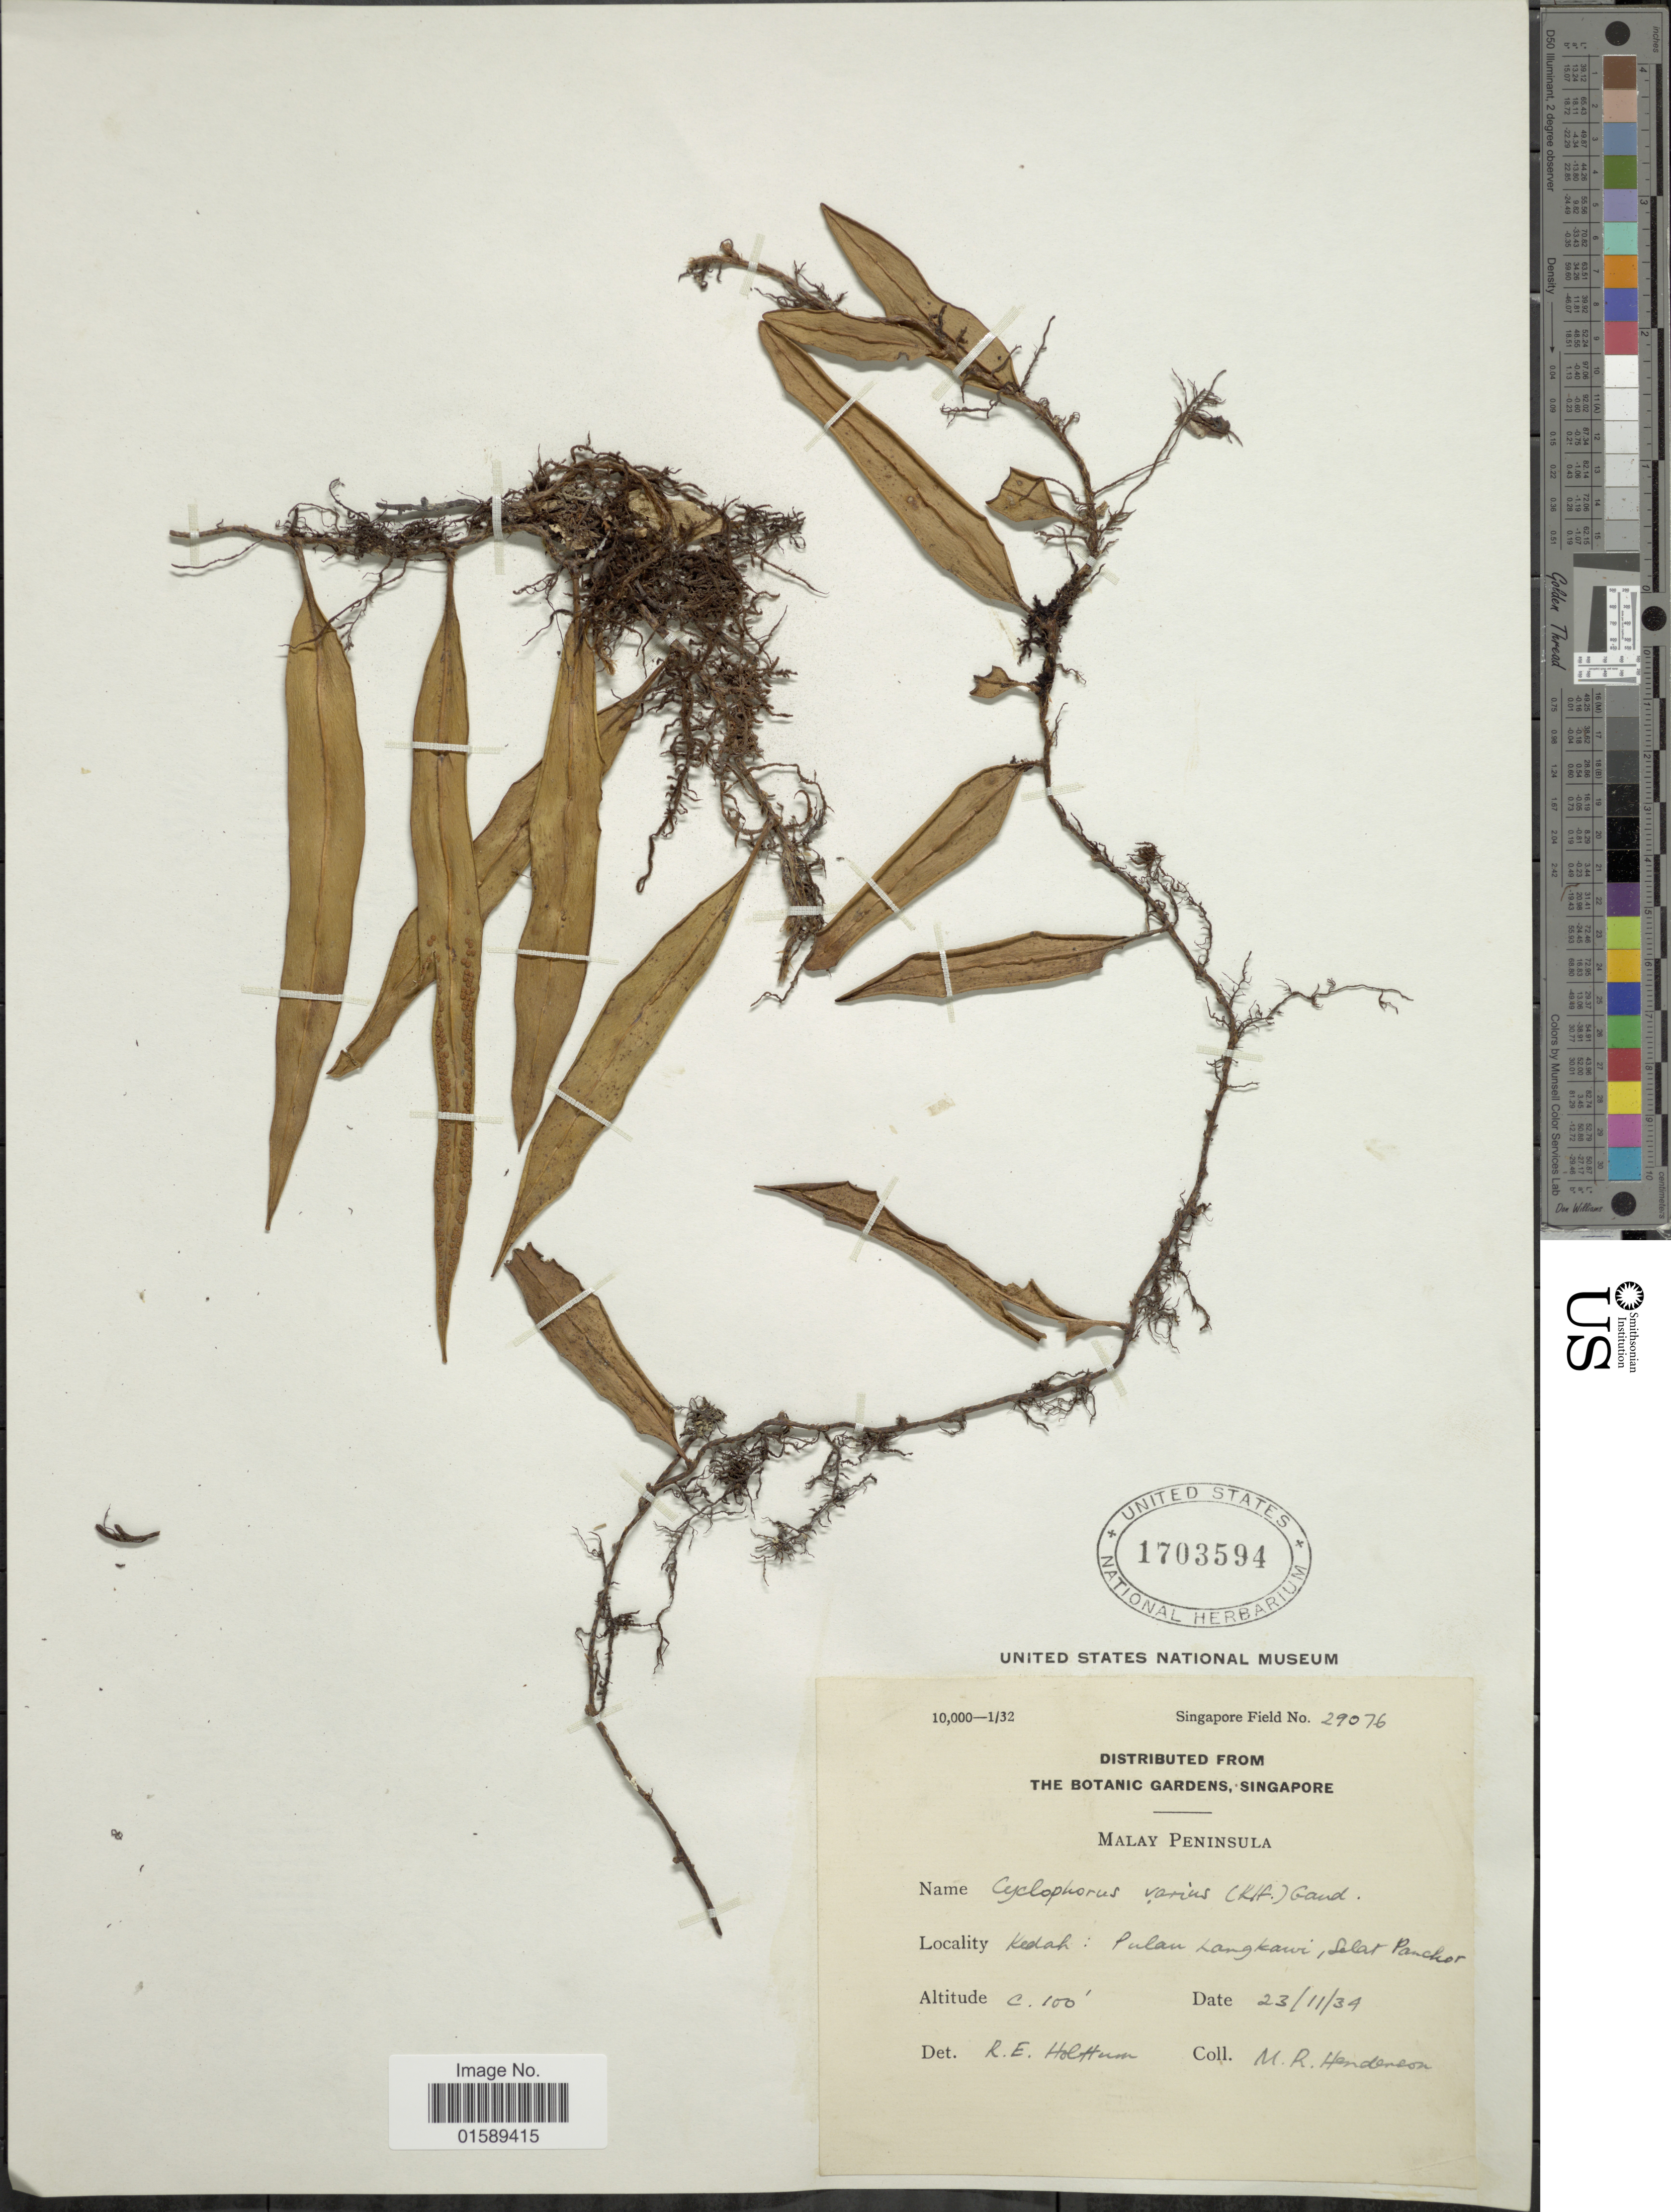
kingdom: Plantae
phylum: Tracheophyta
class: Polypodiopsida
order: Polypodiales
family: Polypodiaceae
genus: Pyrrosia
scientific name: Pyrrosia varia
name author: (Kaulf.) Farw.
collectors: M. Henderson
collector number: Singapore Field 29076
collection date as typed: Transcribed d/m/y: 23/11/34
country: Malaysia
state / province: Kedah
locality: Kedah: Pulan Kangkawi, Selar Panchor. Malay Peninsula. [interpreted]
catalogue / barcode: US 1703594